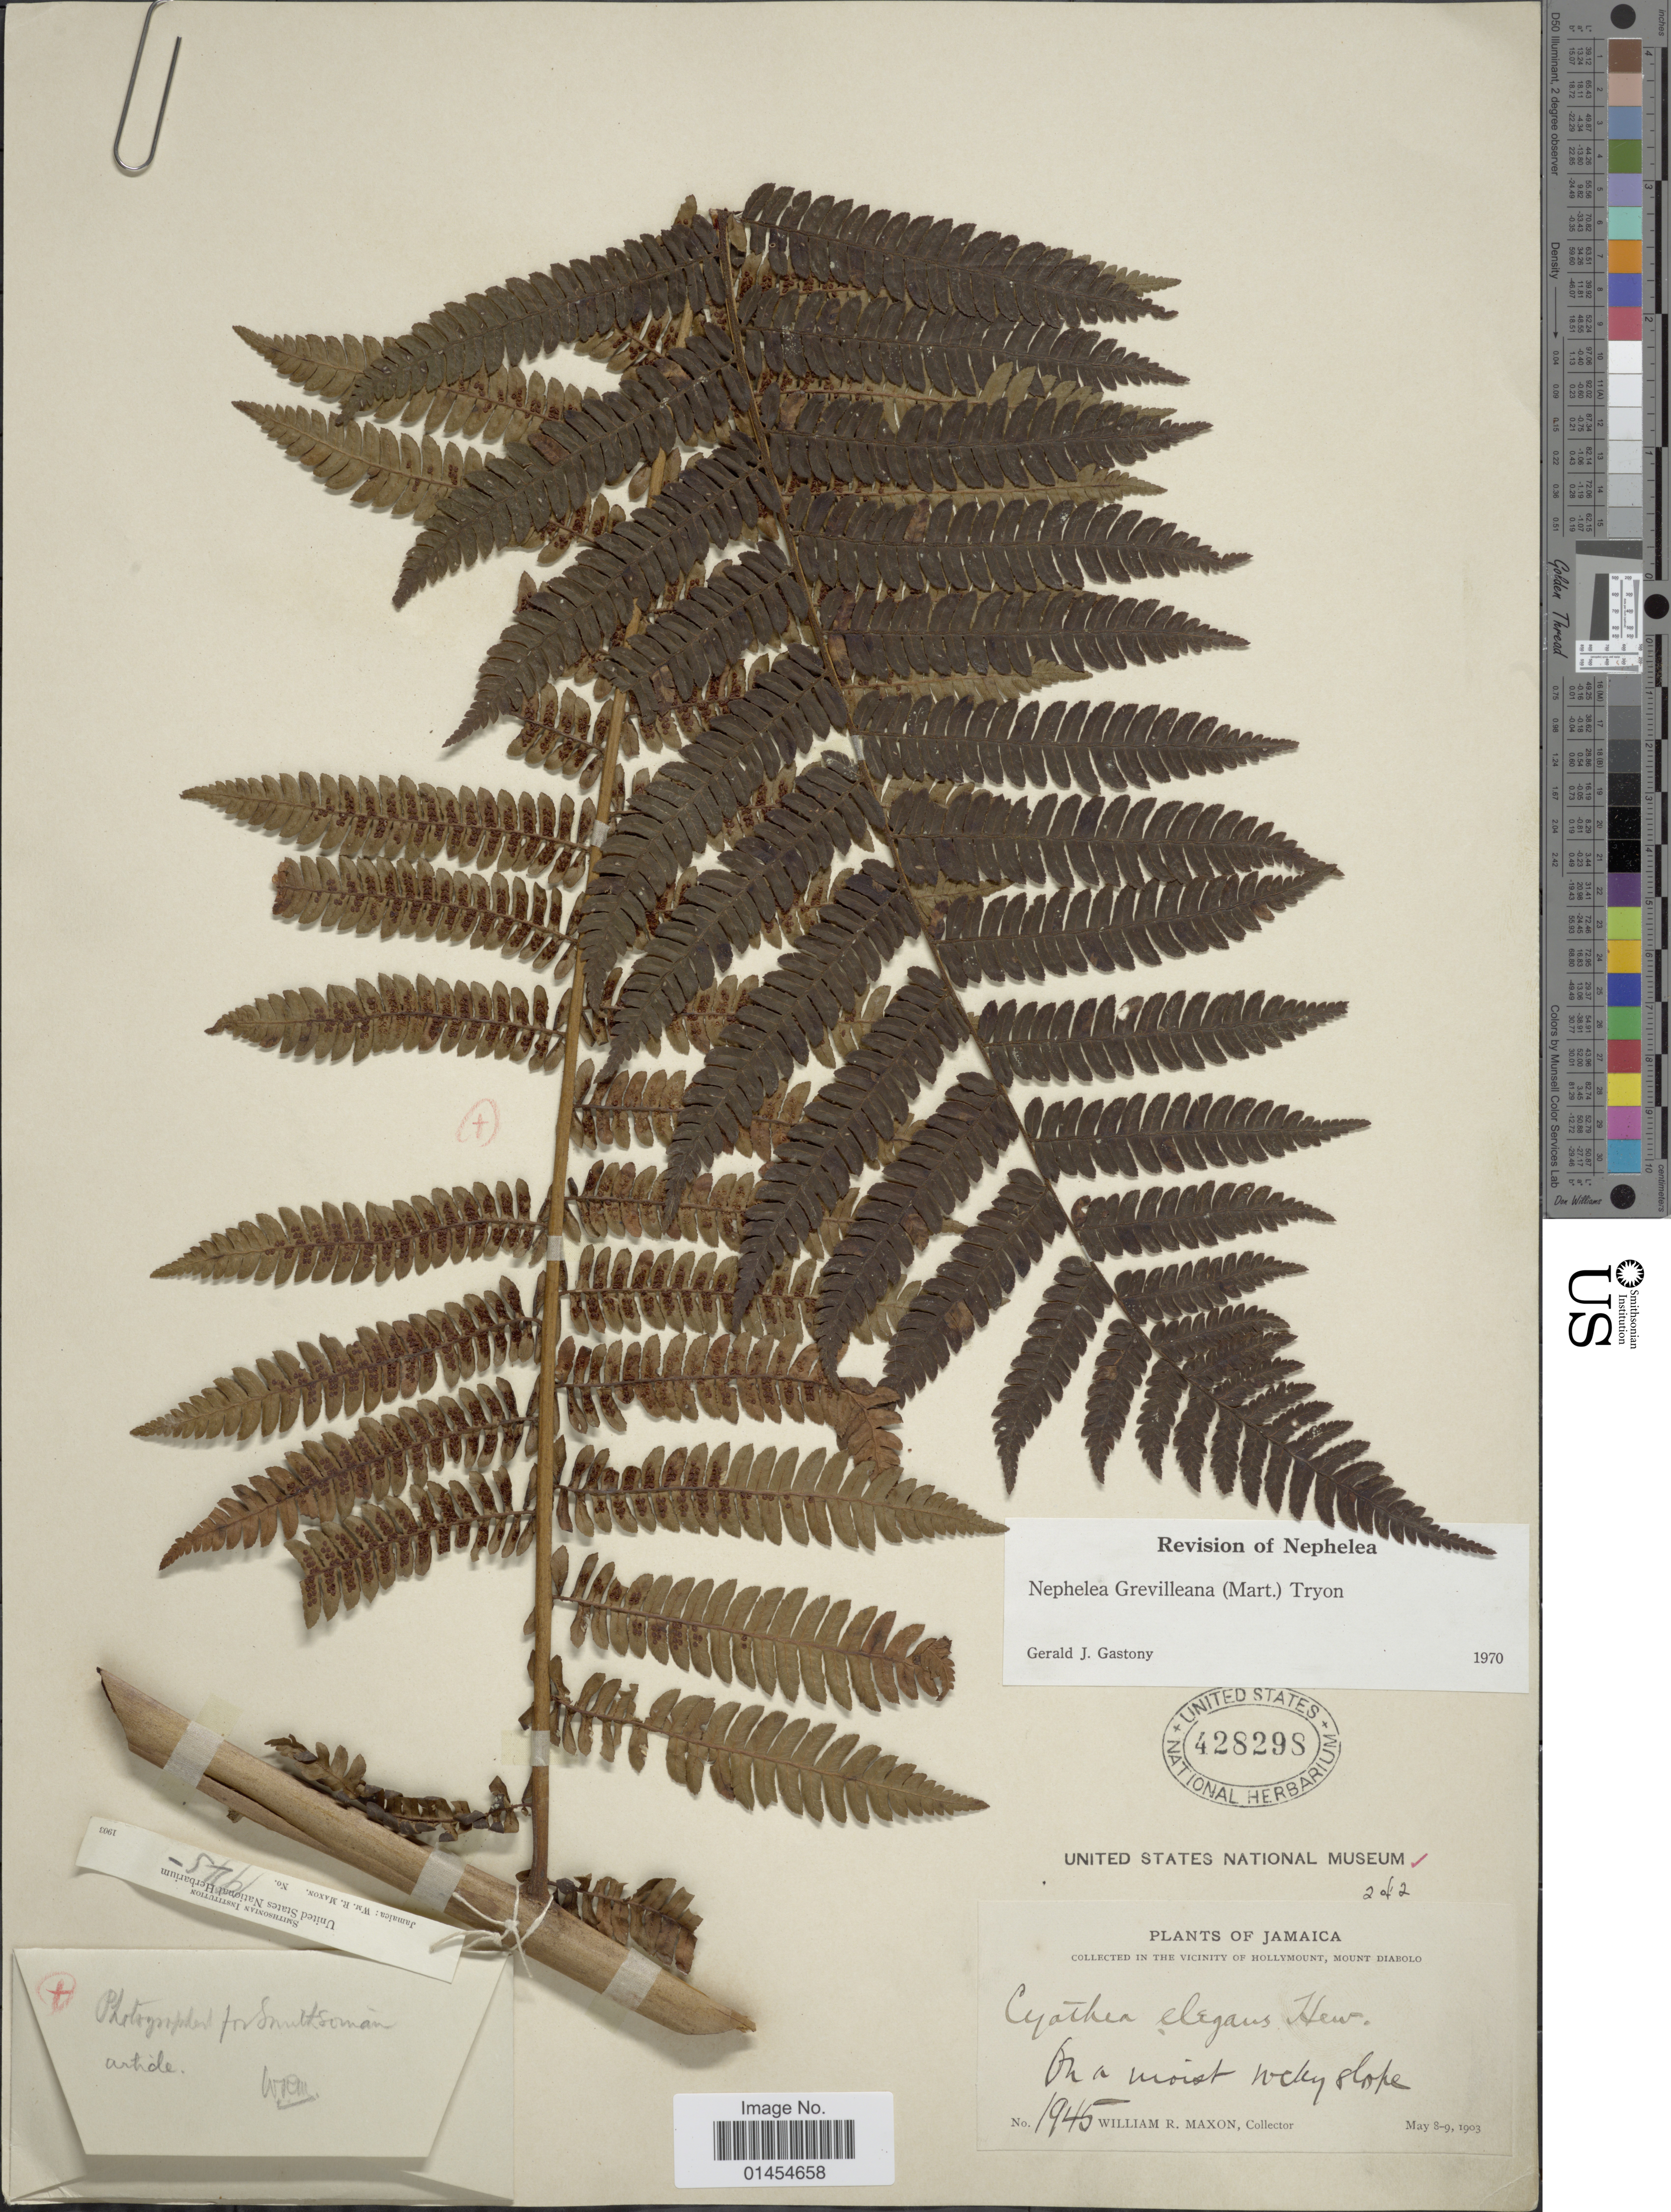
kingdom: Plantae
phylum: Tracheophyta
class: Polypodiopsida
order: Cyatheales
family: Cyatheaceae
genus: Alsophila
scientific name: Alsophila grevilleana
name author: (Mart.) D.S. Conant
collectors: W. R. Maxon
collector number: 1945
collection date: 1903-05-08/1903-05-09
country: Jamaica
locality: Collected in the Vicinity of Hollymount, Mount Diabolo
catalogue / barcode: US 428298